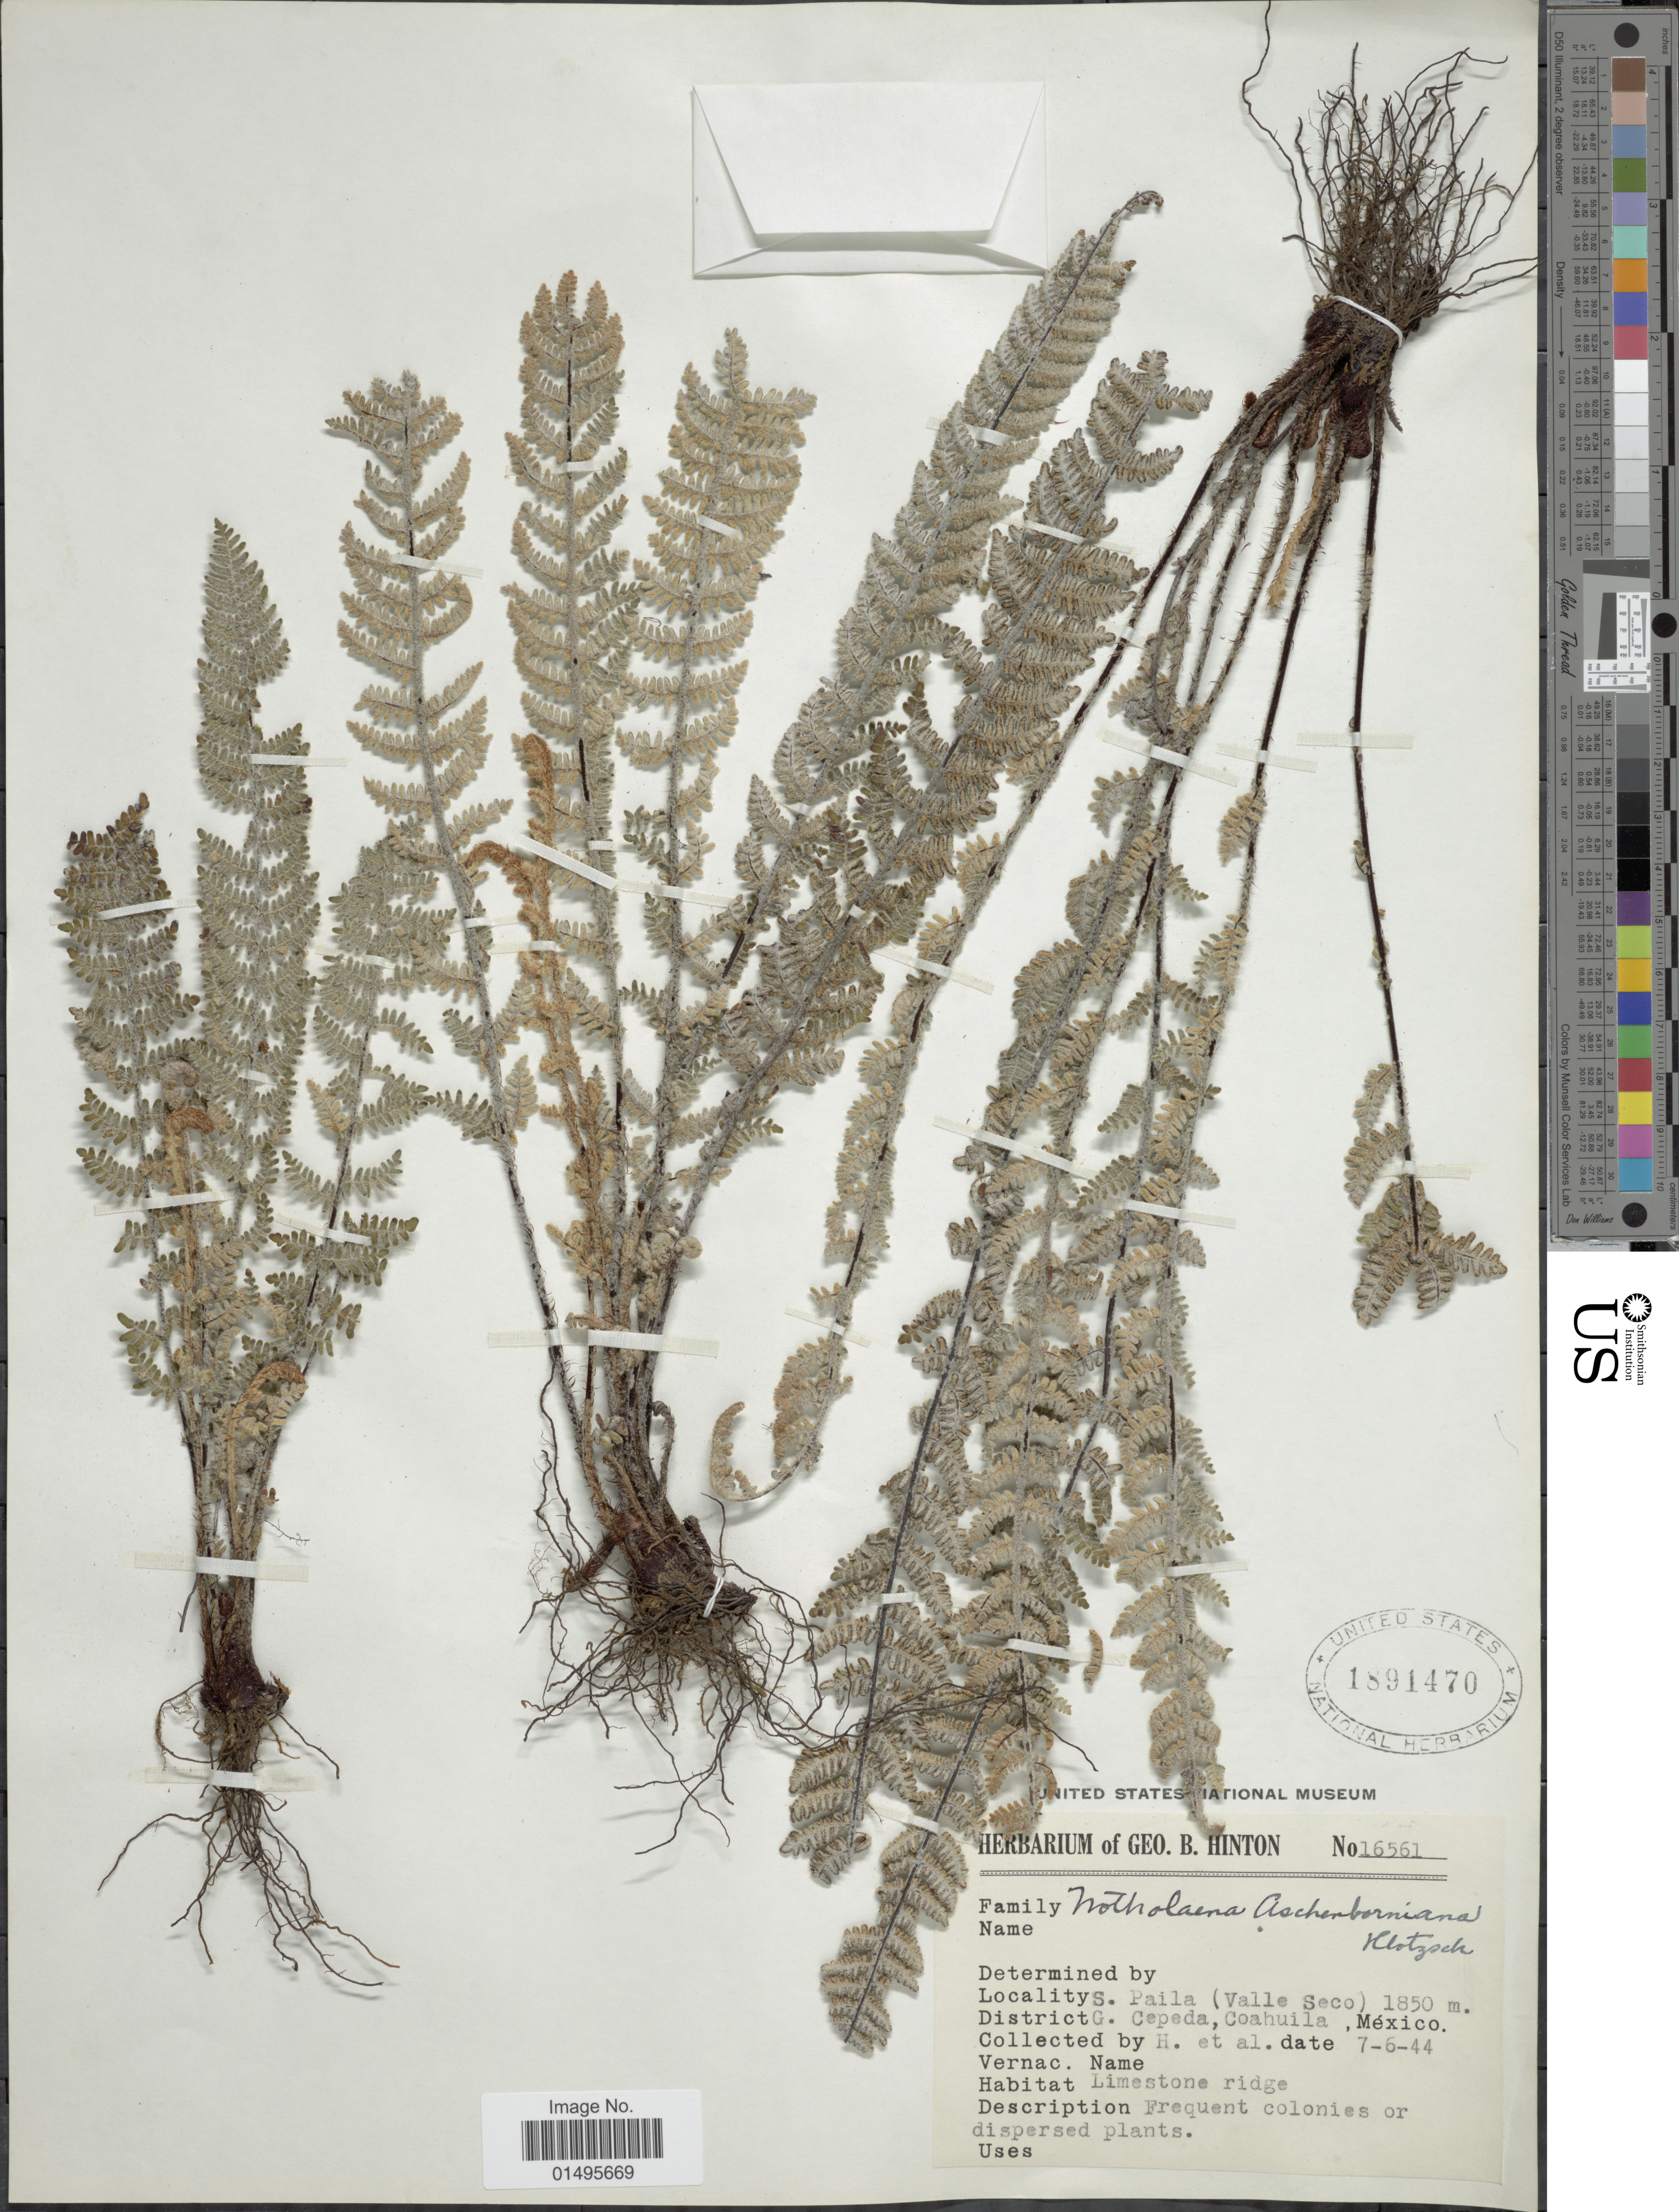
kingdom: Plantae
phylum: Tracheophyta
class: Polypodiopsida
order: Polypodiales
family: Pteridaceae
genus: Notholaena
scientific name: Notholaena aschenborniana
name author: Klotzsch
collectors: G. B. Hinton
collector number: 16561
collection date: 1944-07-06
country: Mexico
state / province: Coahuila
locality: S, Paila (valle Seco), District G. Cepeda, Limestone ridge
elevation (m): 1850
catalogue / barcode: US 1891470